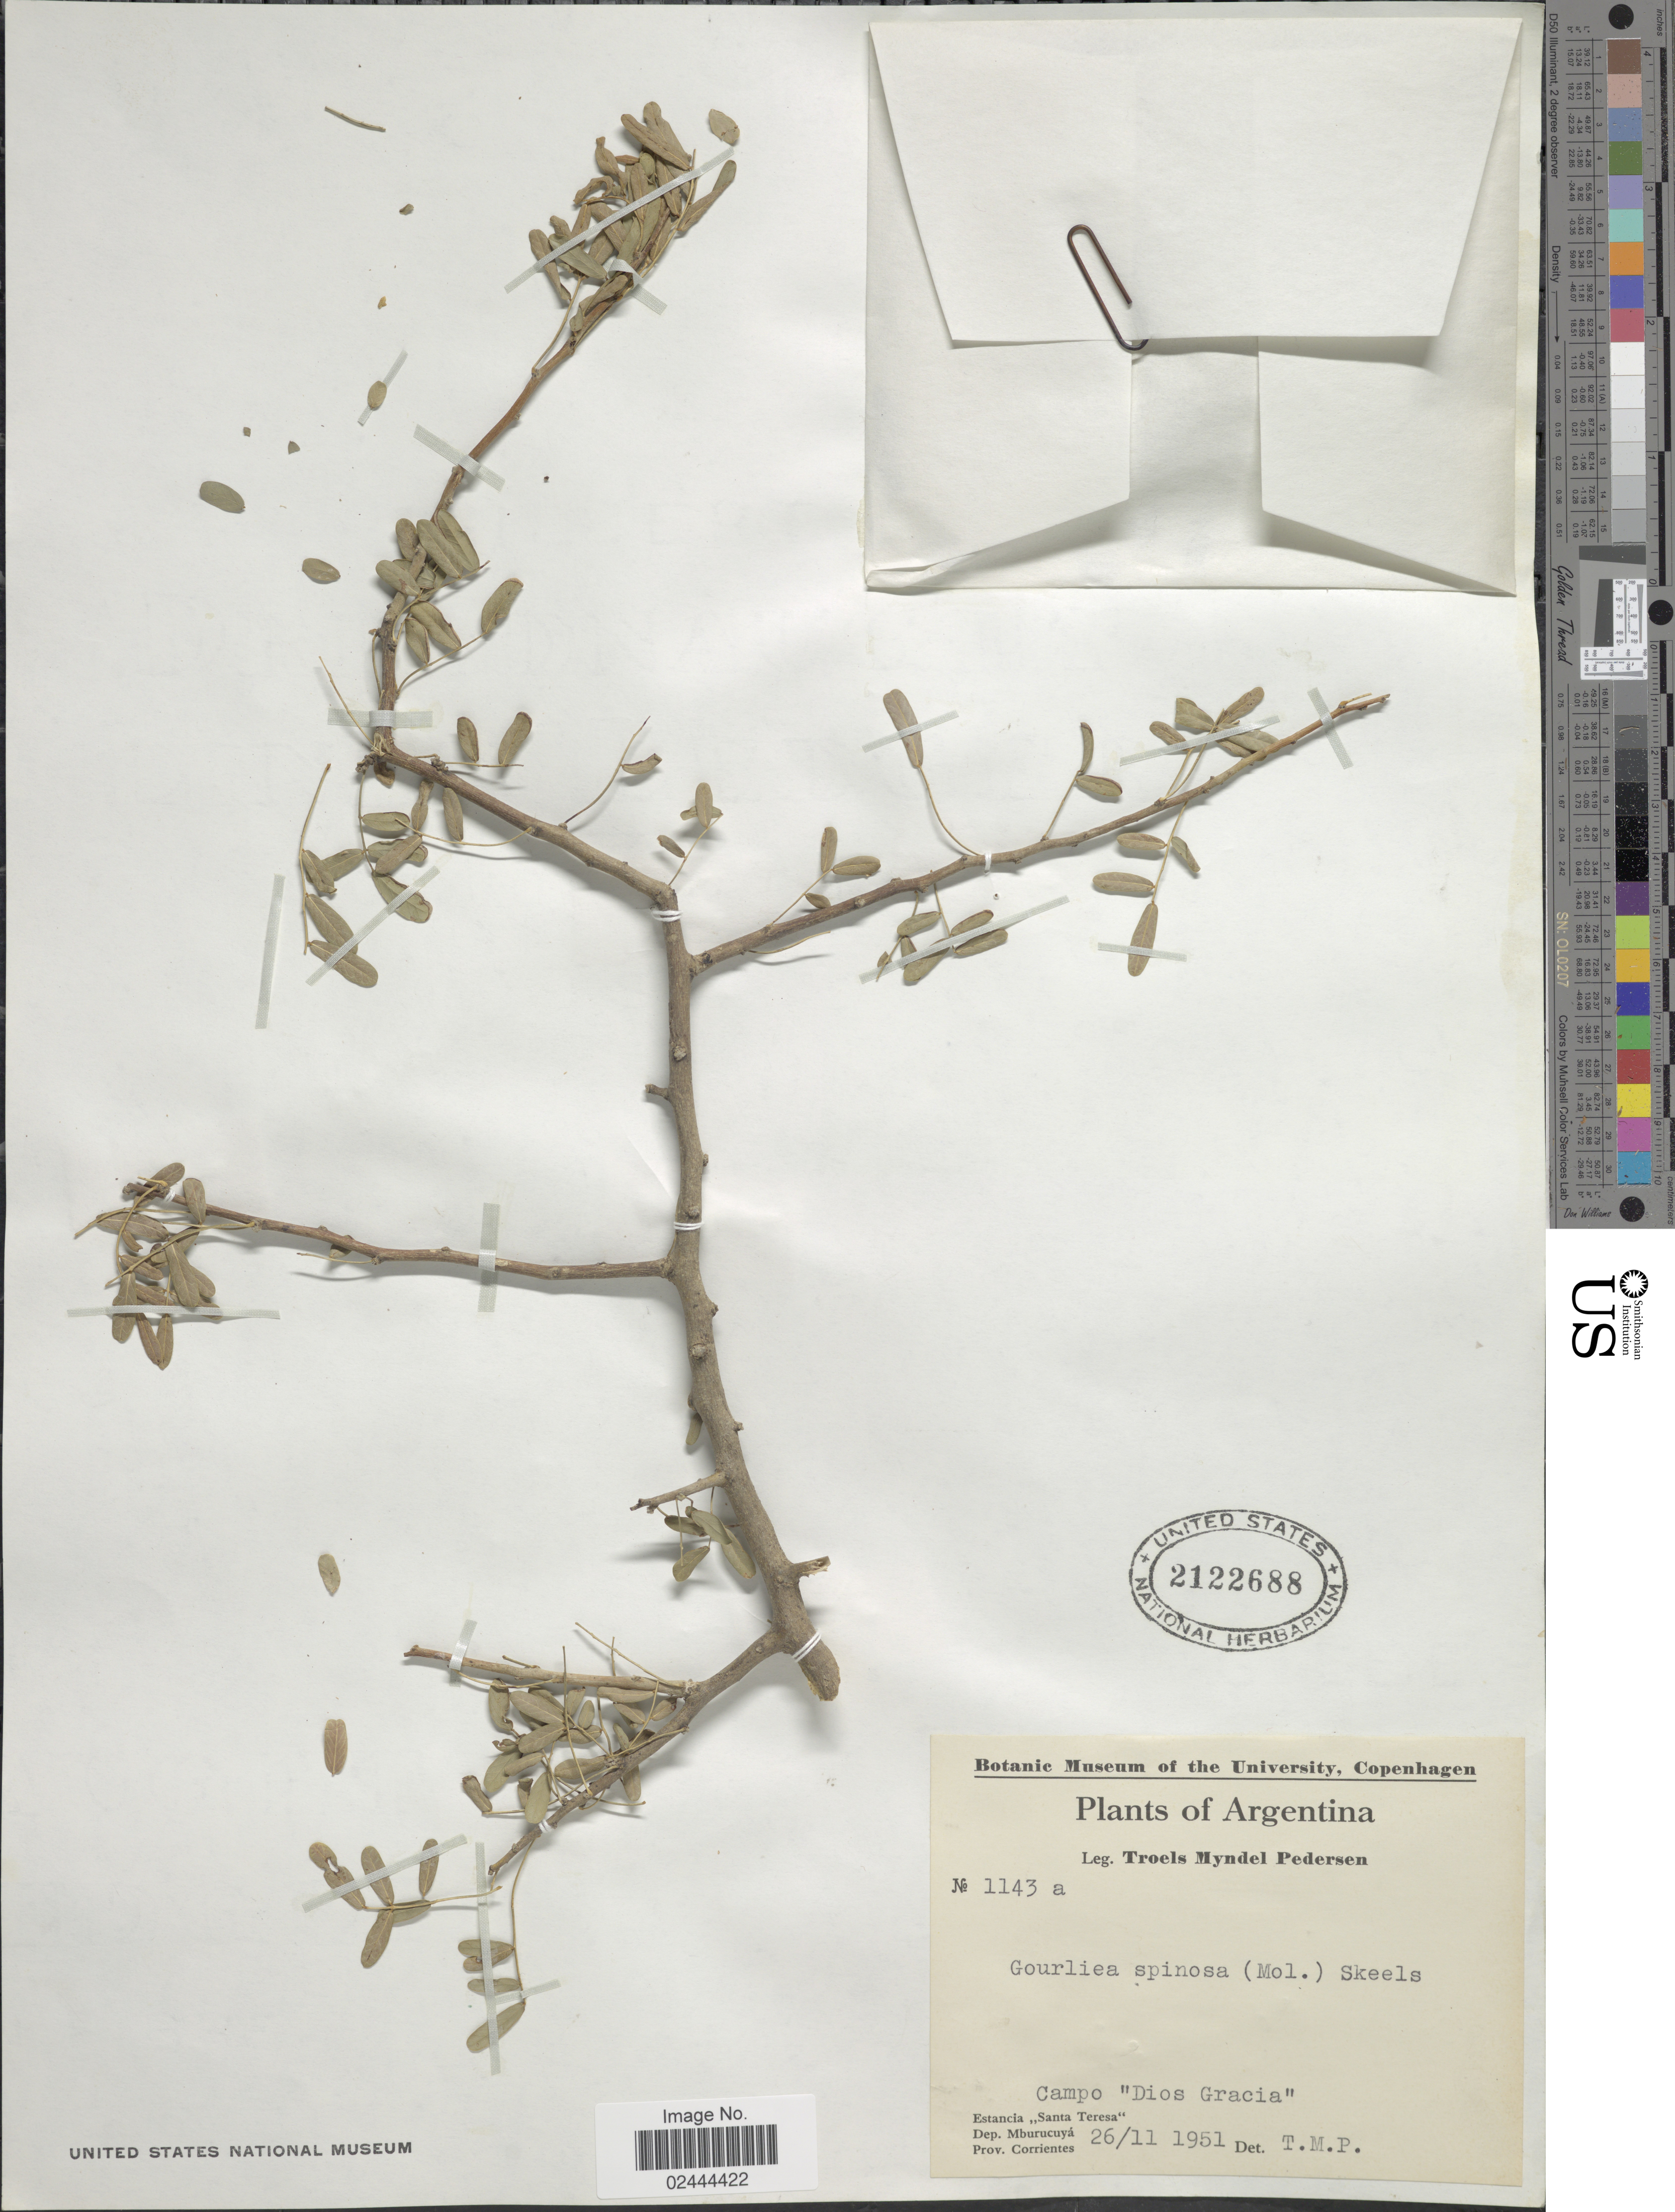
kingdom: Plantae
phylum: Tracheophyta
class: Magnoliopsida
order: Fabales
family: Fabaceae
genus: Geoffroea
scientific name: Geoffroea decorticans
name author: (Gillies ex Hook. & Arn.) Burkart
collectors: T. Pederson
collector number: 1143a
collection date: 1951-11-26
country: Argentina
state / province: Corrientes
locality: Campo Dios Gracia, Estancia Santa Teresa, Dep. Mburucuya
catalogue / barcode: US 2122688